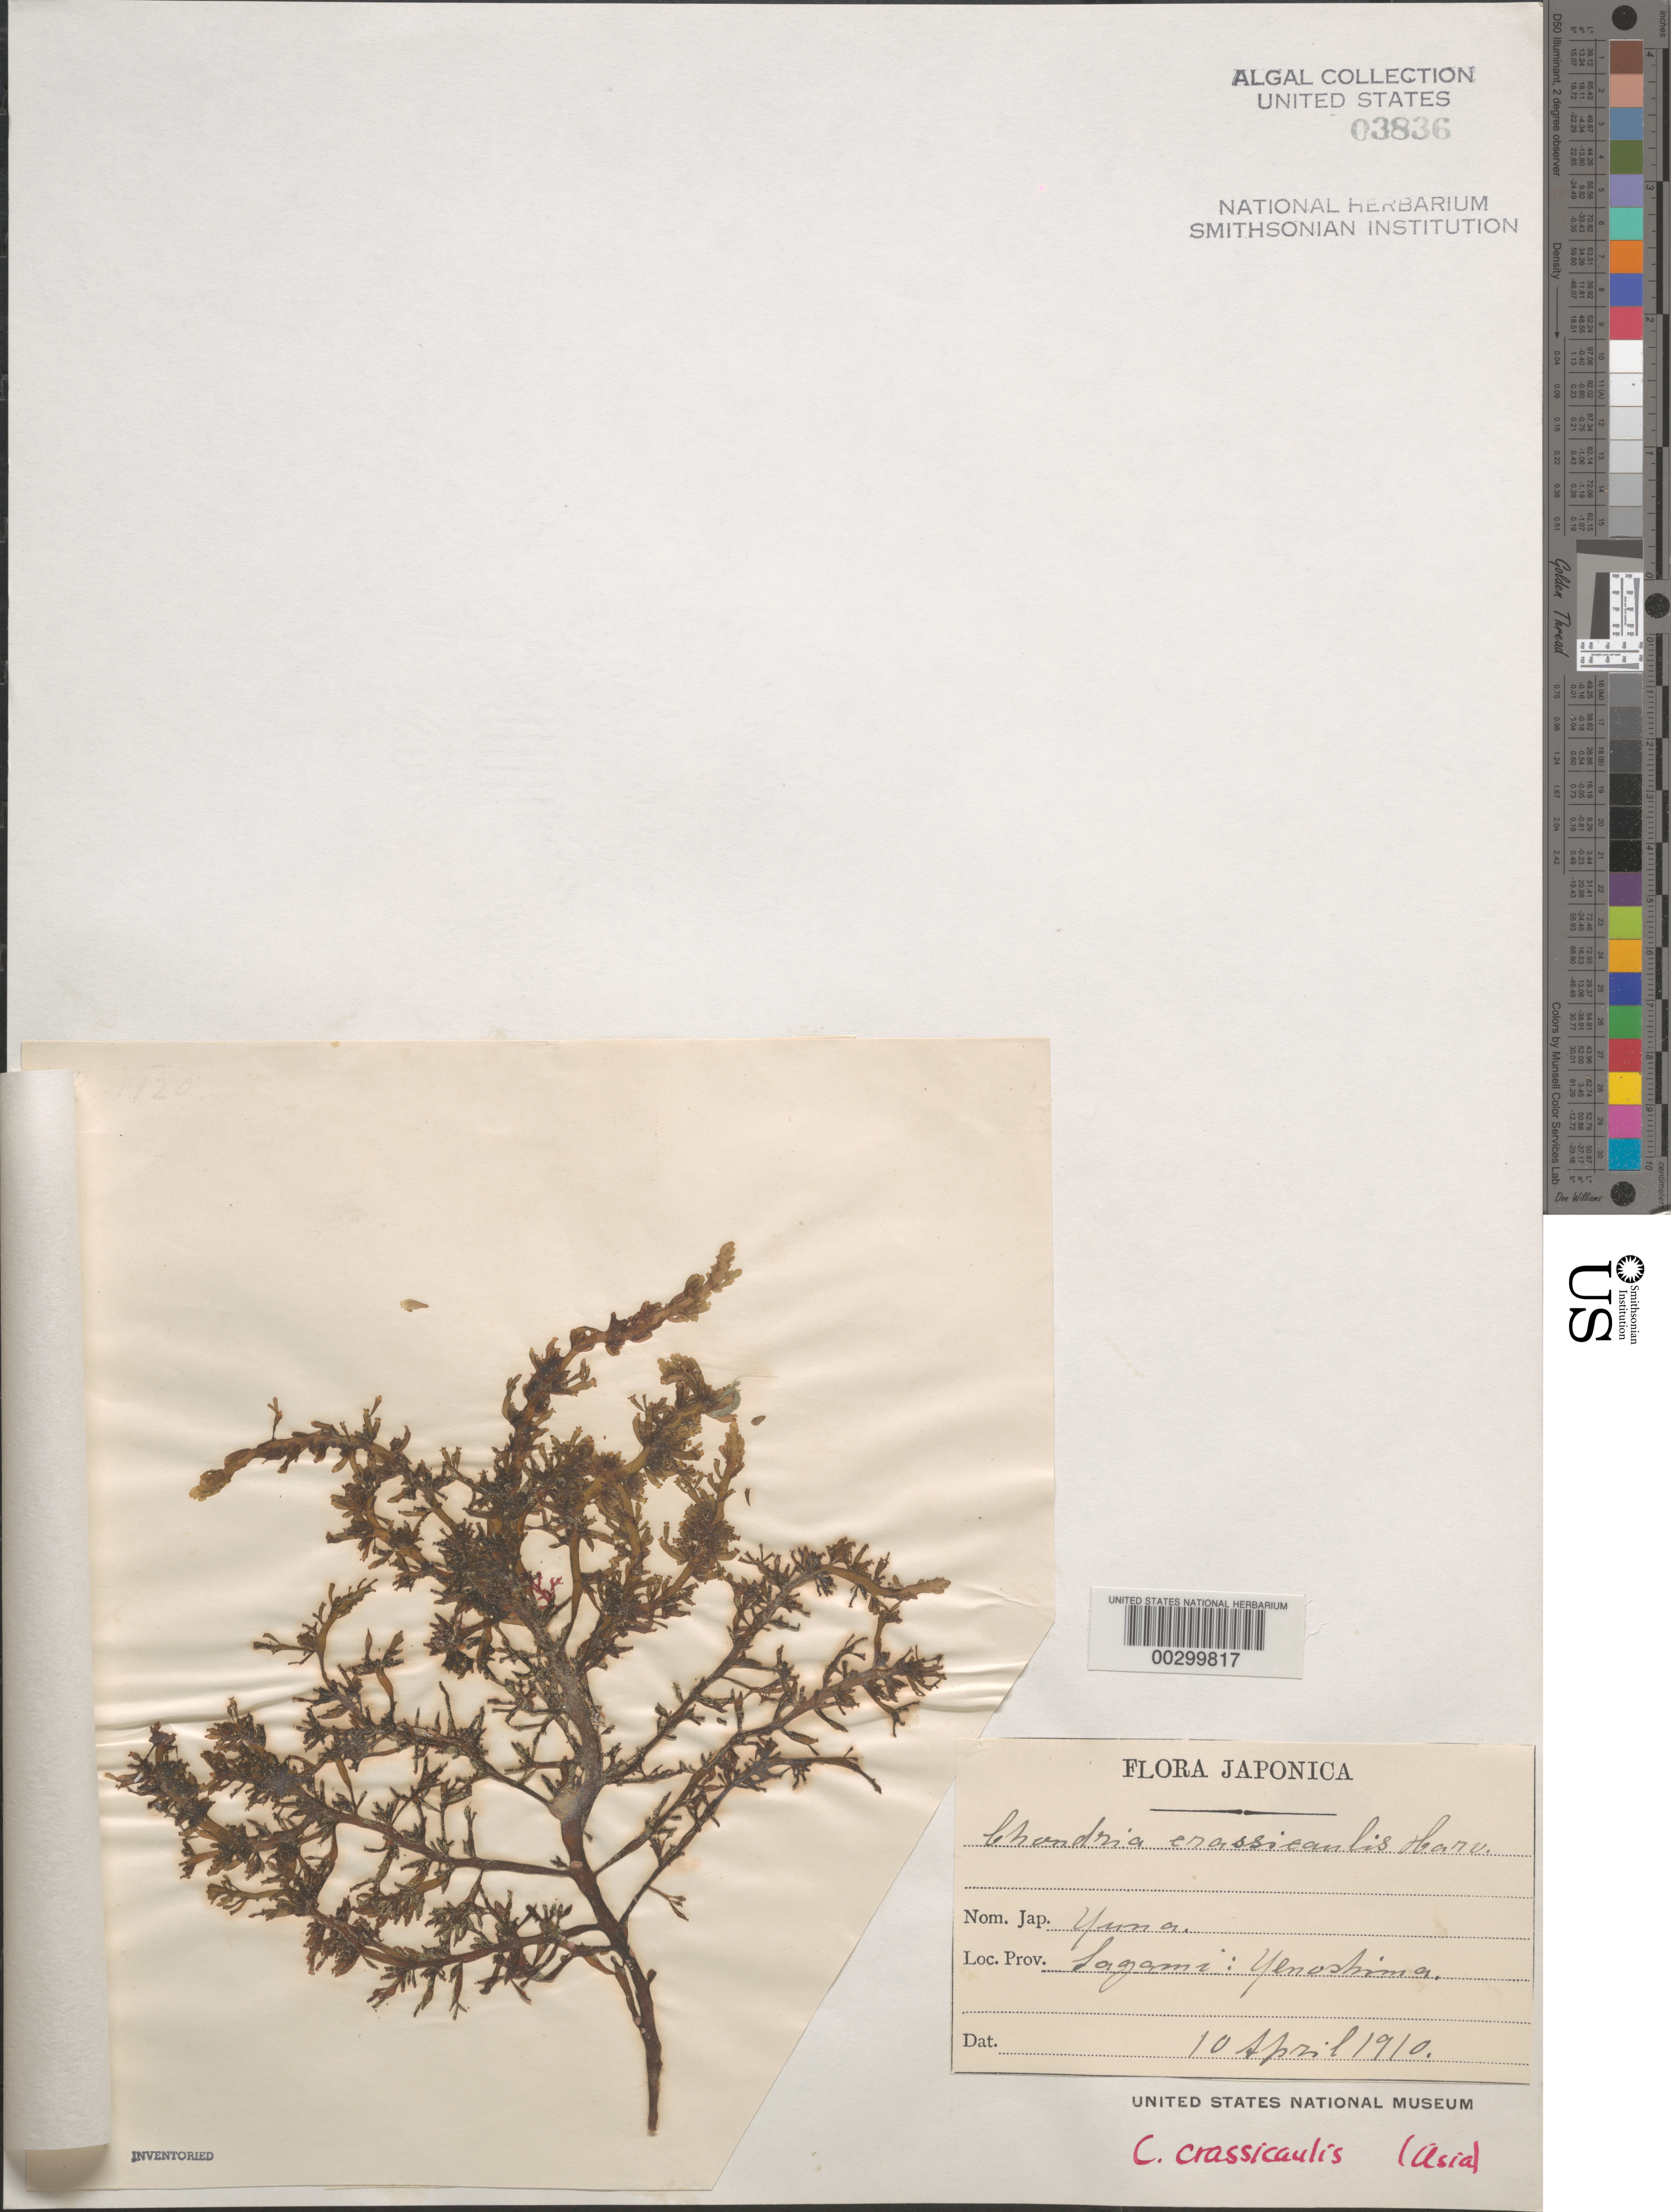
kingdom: Plantae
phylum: Rhodophyta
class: Florideophyceae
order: Ceramiales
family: Rhodomelaceae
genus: Chondria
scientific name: Chondria crassicaulis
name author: Harv.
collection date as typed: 10 Apr 1910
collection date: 1910-04-10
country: Japan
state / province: Kanagawa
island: Enoshima (Yenoshima)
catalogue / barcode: US 3836